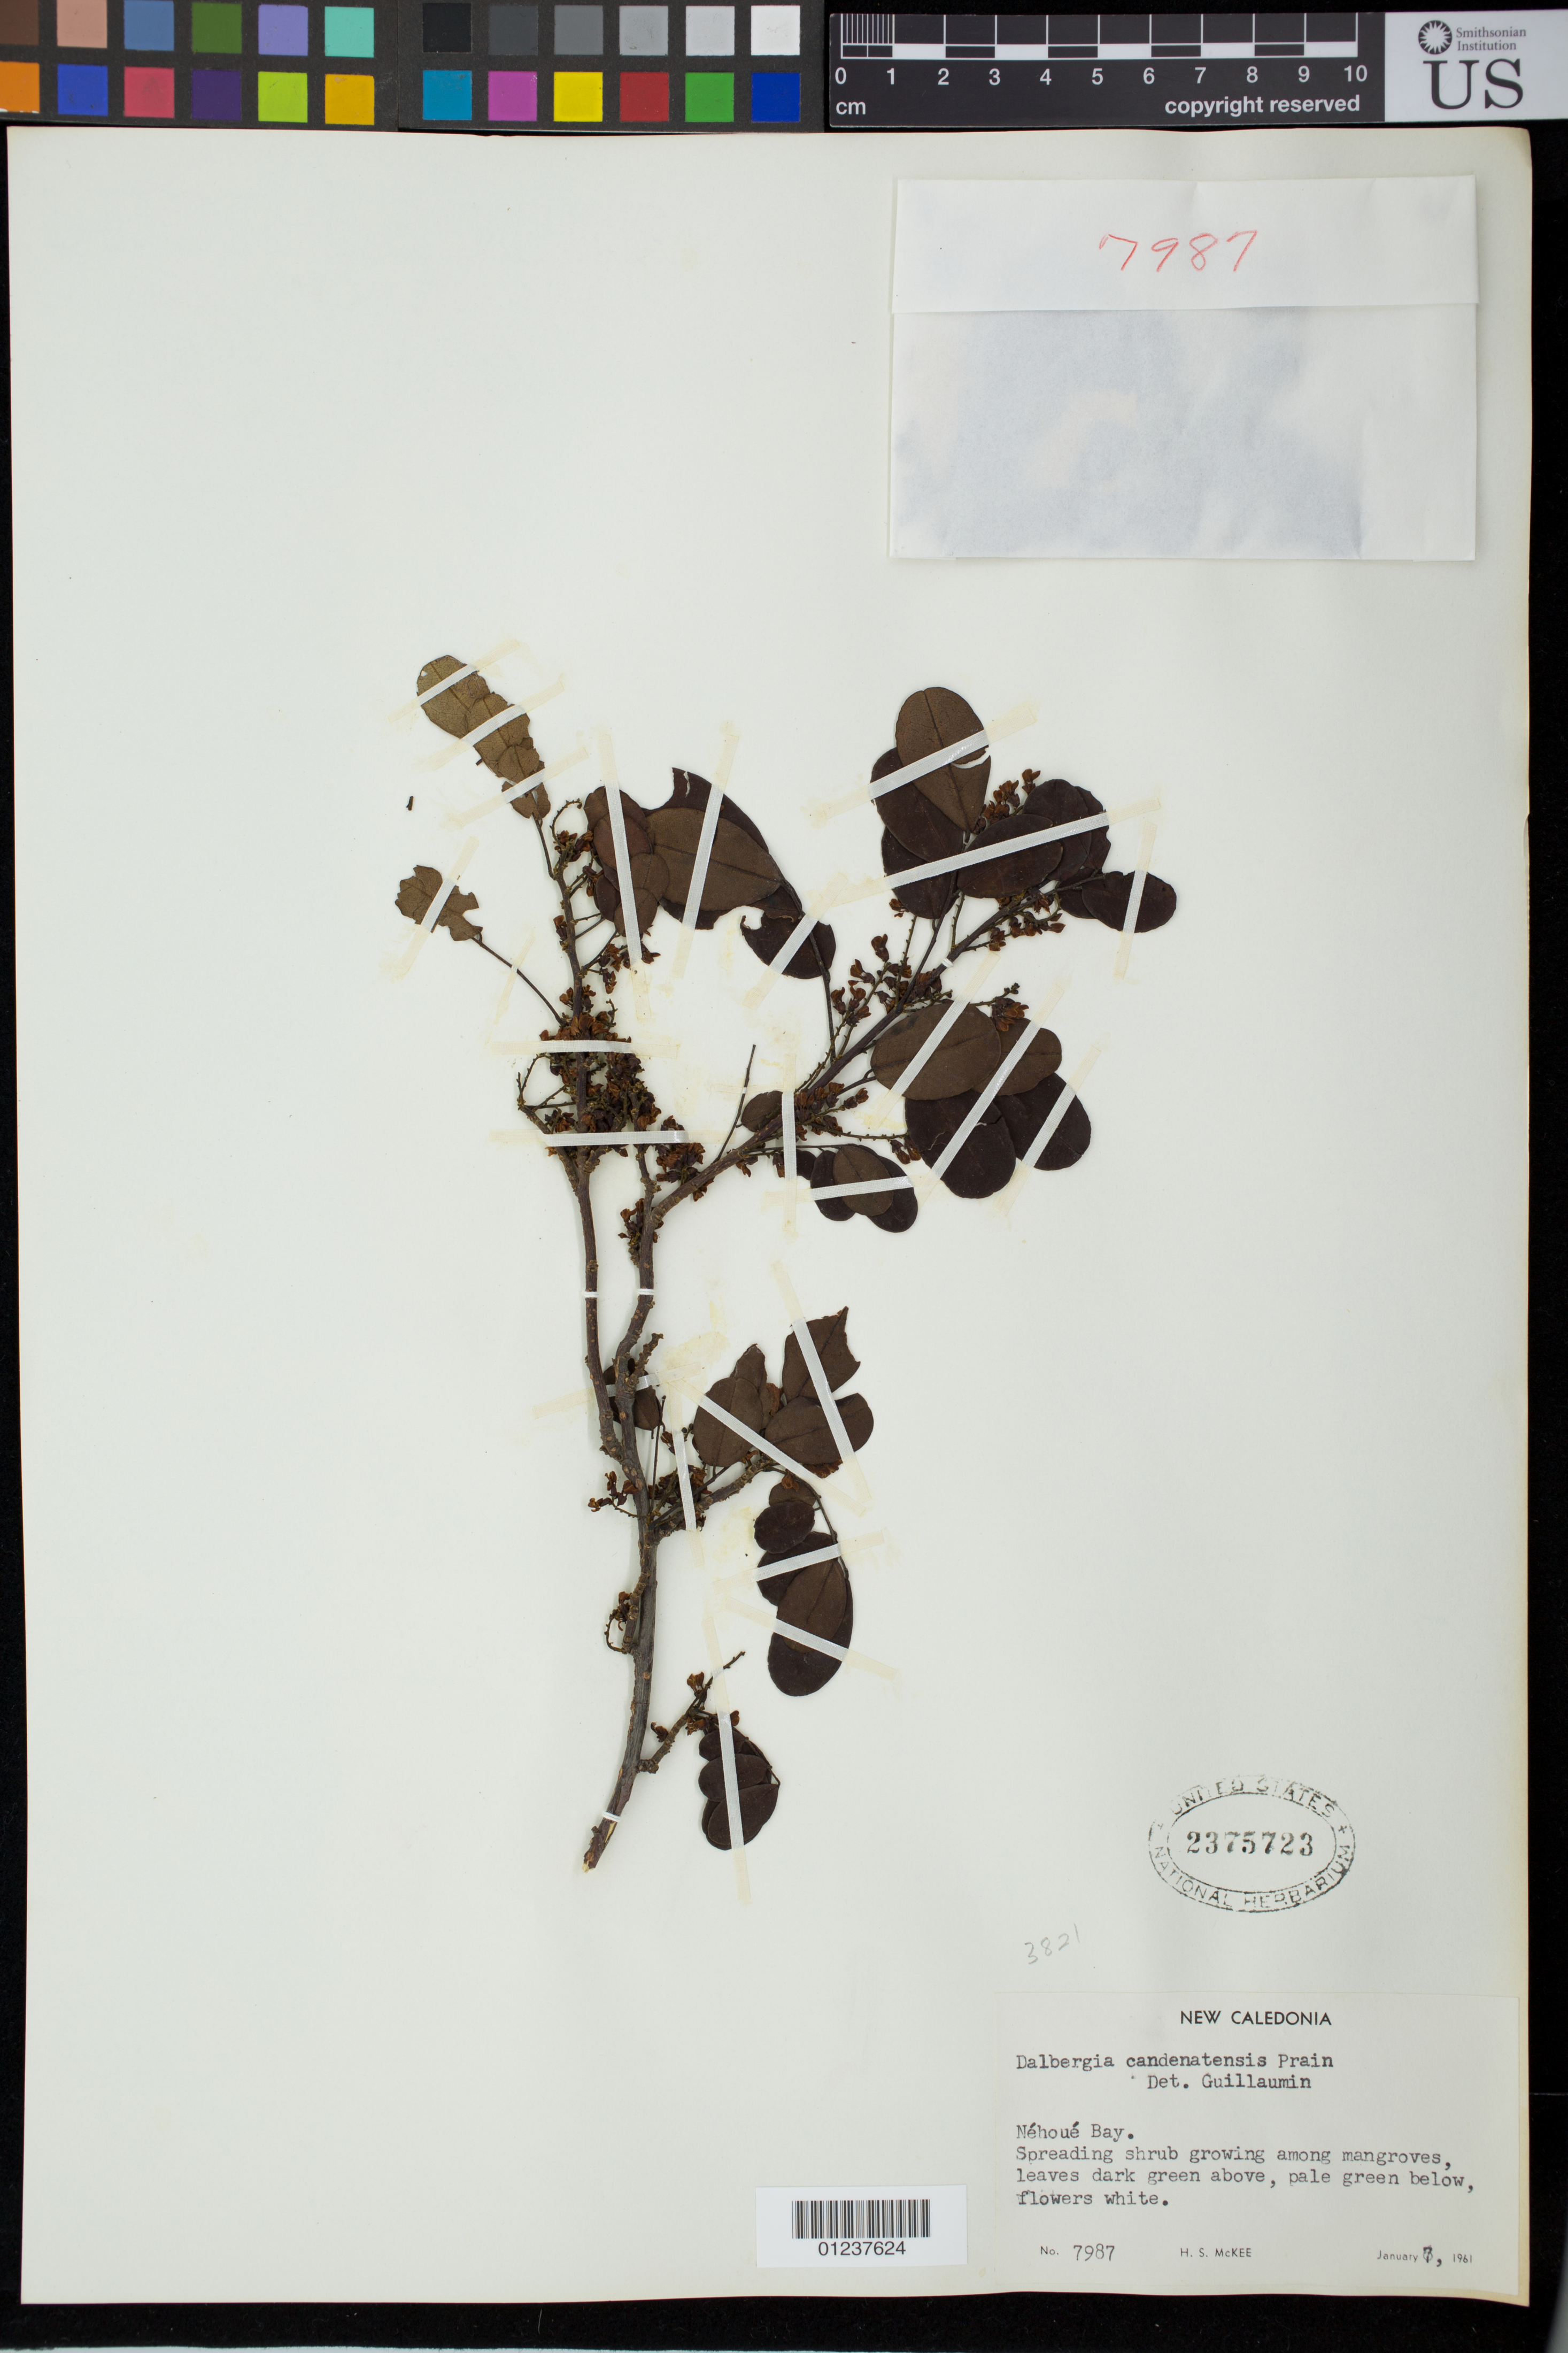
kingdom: Plantae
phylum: Tracheophyta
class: Magnoliopsida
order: Fabales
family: Fabaceae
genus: Dalbergia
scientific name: Dalbergia candenatensis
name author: (Dennst.) Pr.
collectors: H. S. McKee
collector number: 7987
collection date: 1961-01-07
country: New Caledonia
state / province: North Province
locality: Nehoue Bay.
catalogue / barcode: US 2375723